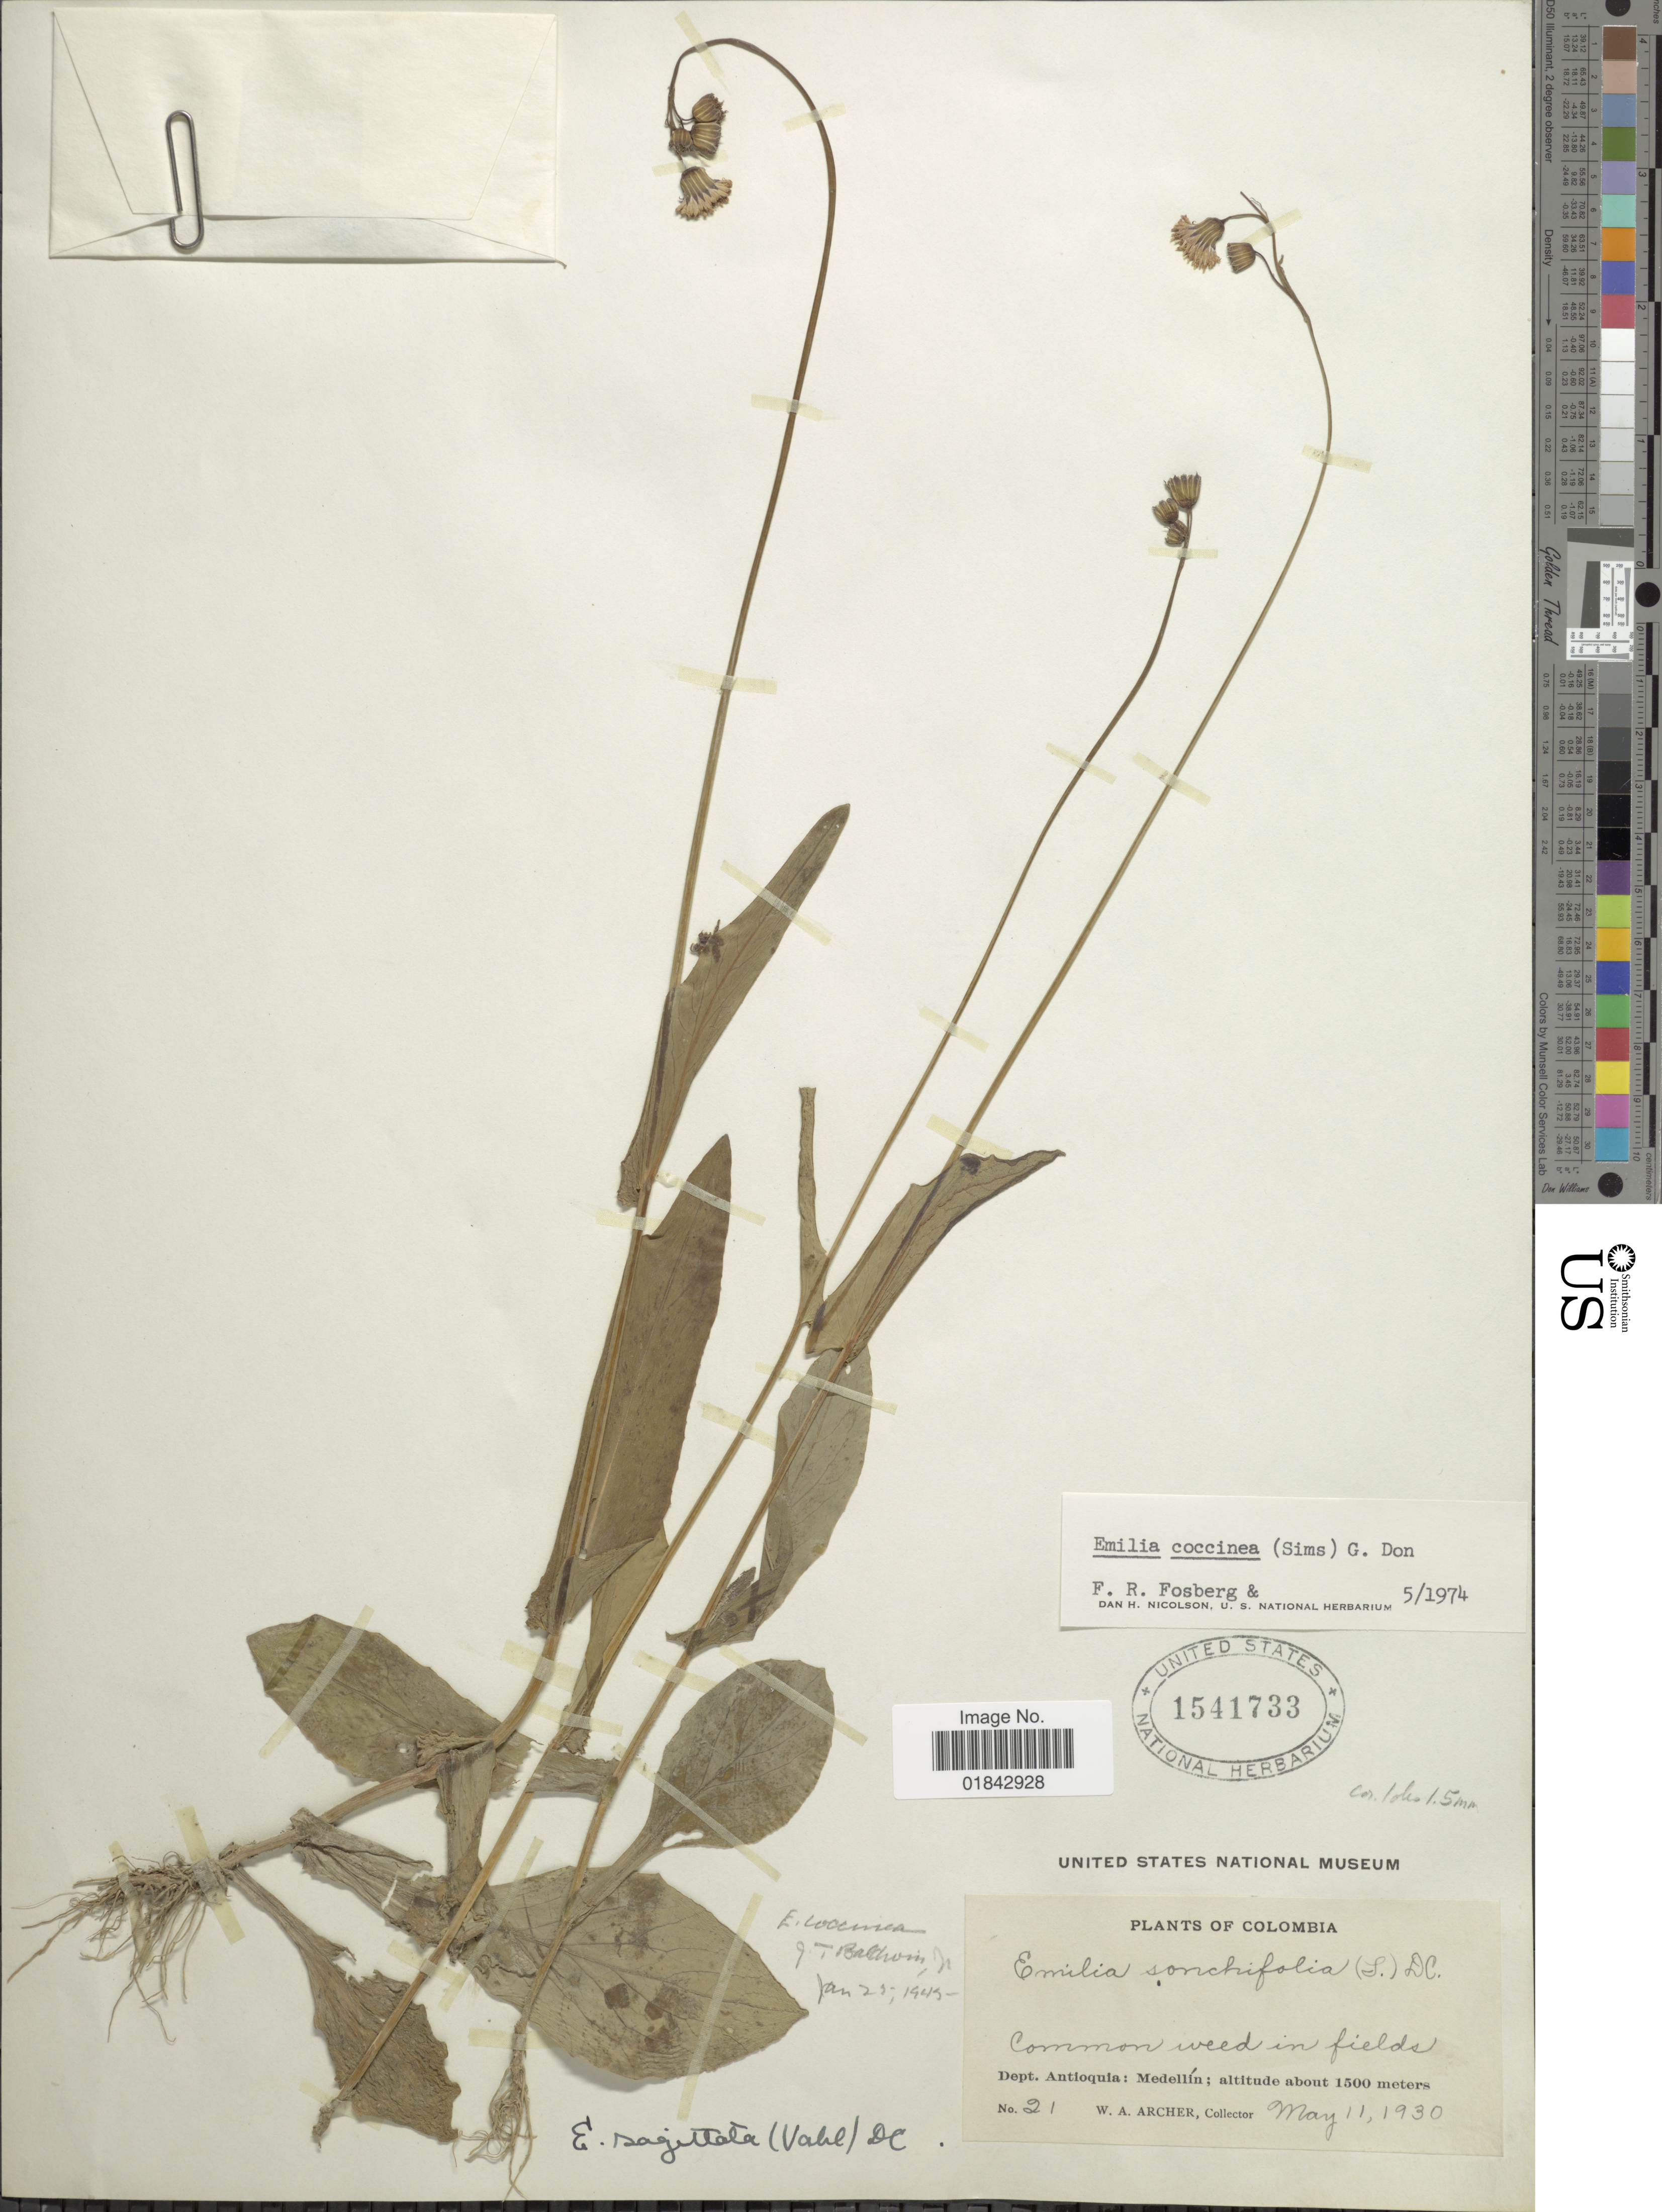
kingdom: Plantae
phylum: Tracheophyta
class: Magnoliopsida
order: Asterales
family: Asteraceae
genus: Emilia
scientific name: Emilia coccinea (Sims) Sweet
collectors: W. A. Archer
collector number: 21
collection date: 1930-05-11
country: Colombia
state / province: Antioquia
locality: Common weed in fields, Medellín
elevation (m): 1500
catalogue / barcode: US 1541733